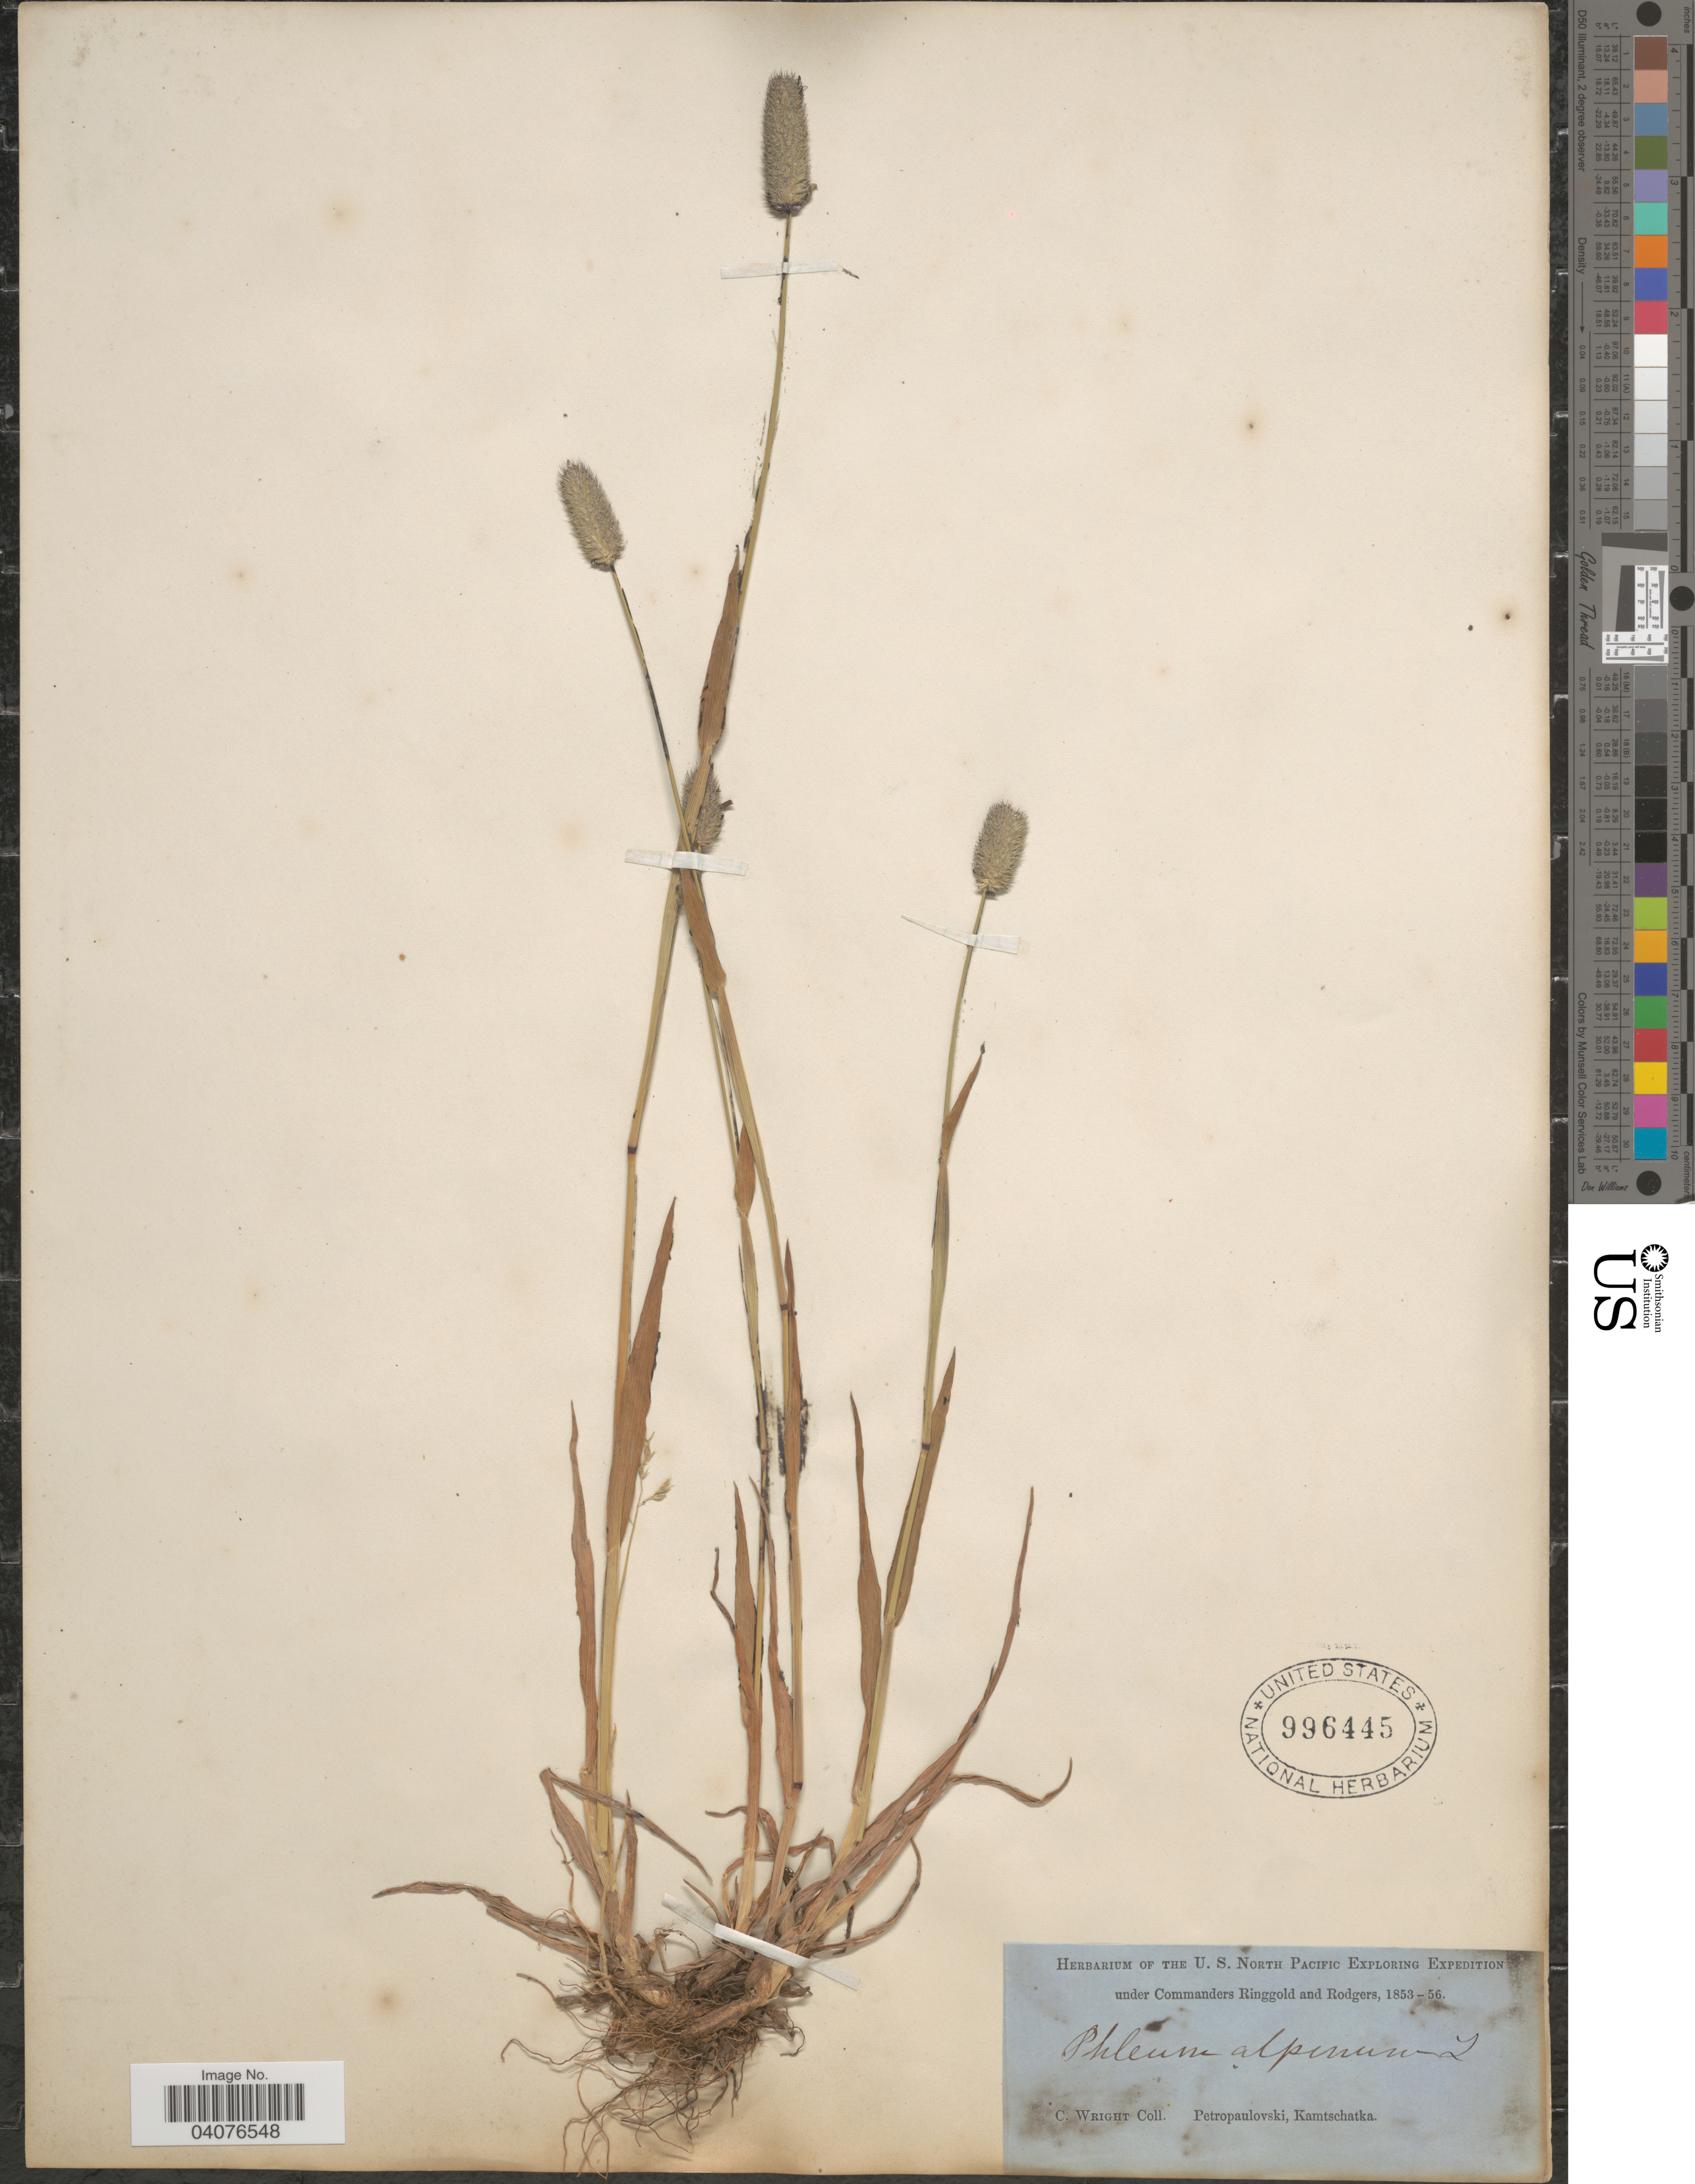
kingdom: Plantae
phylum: Tracheophyta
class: Liliopsida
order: Poales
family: Poaceae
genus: Phleum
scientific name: Phleum alpinum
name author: L.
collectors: C. Wright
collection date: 1853/1856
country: Russian Federation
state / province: Kamchatka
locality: Herbarium of the U. S. North Pacific Exploring Expedition. Petropaulovski. Kamtschatka.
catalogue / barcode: US 996445